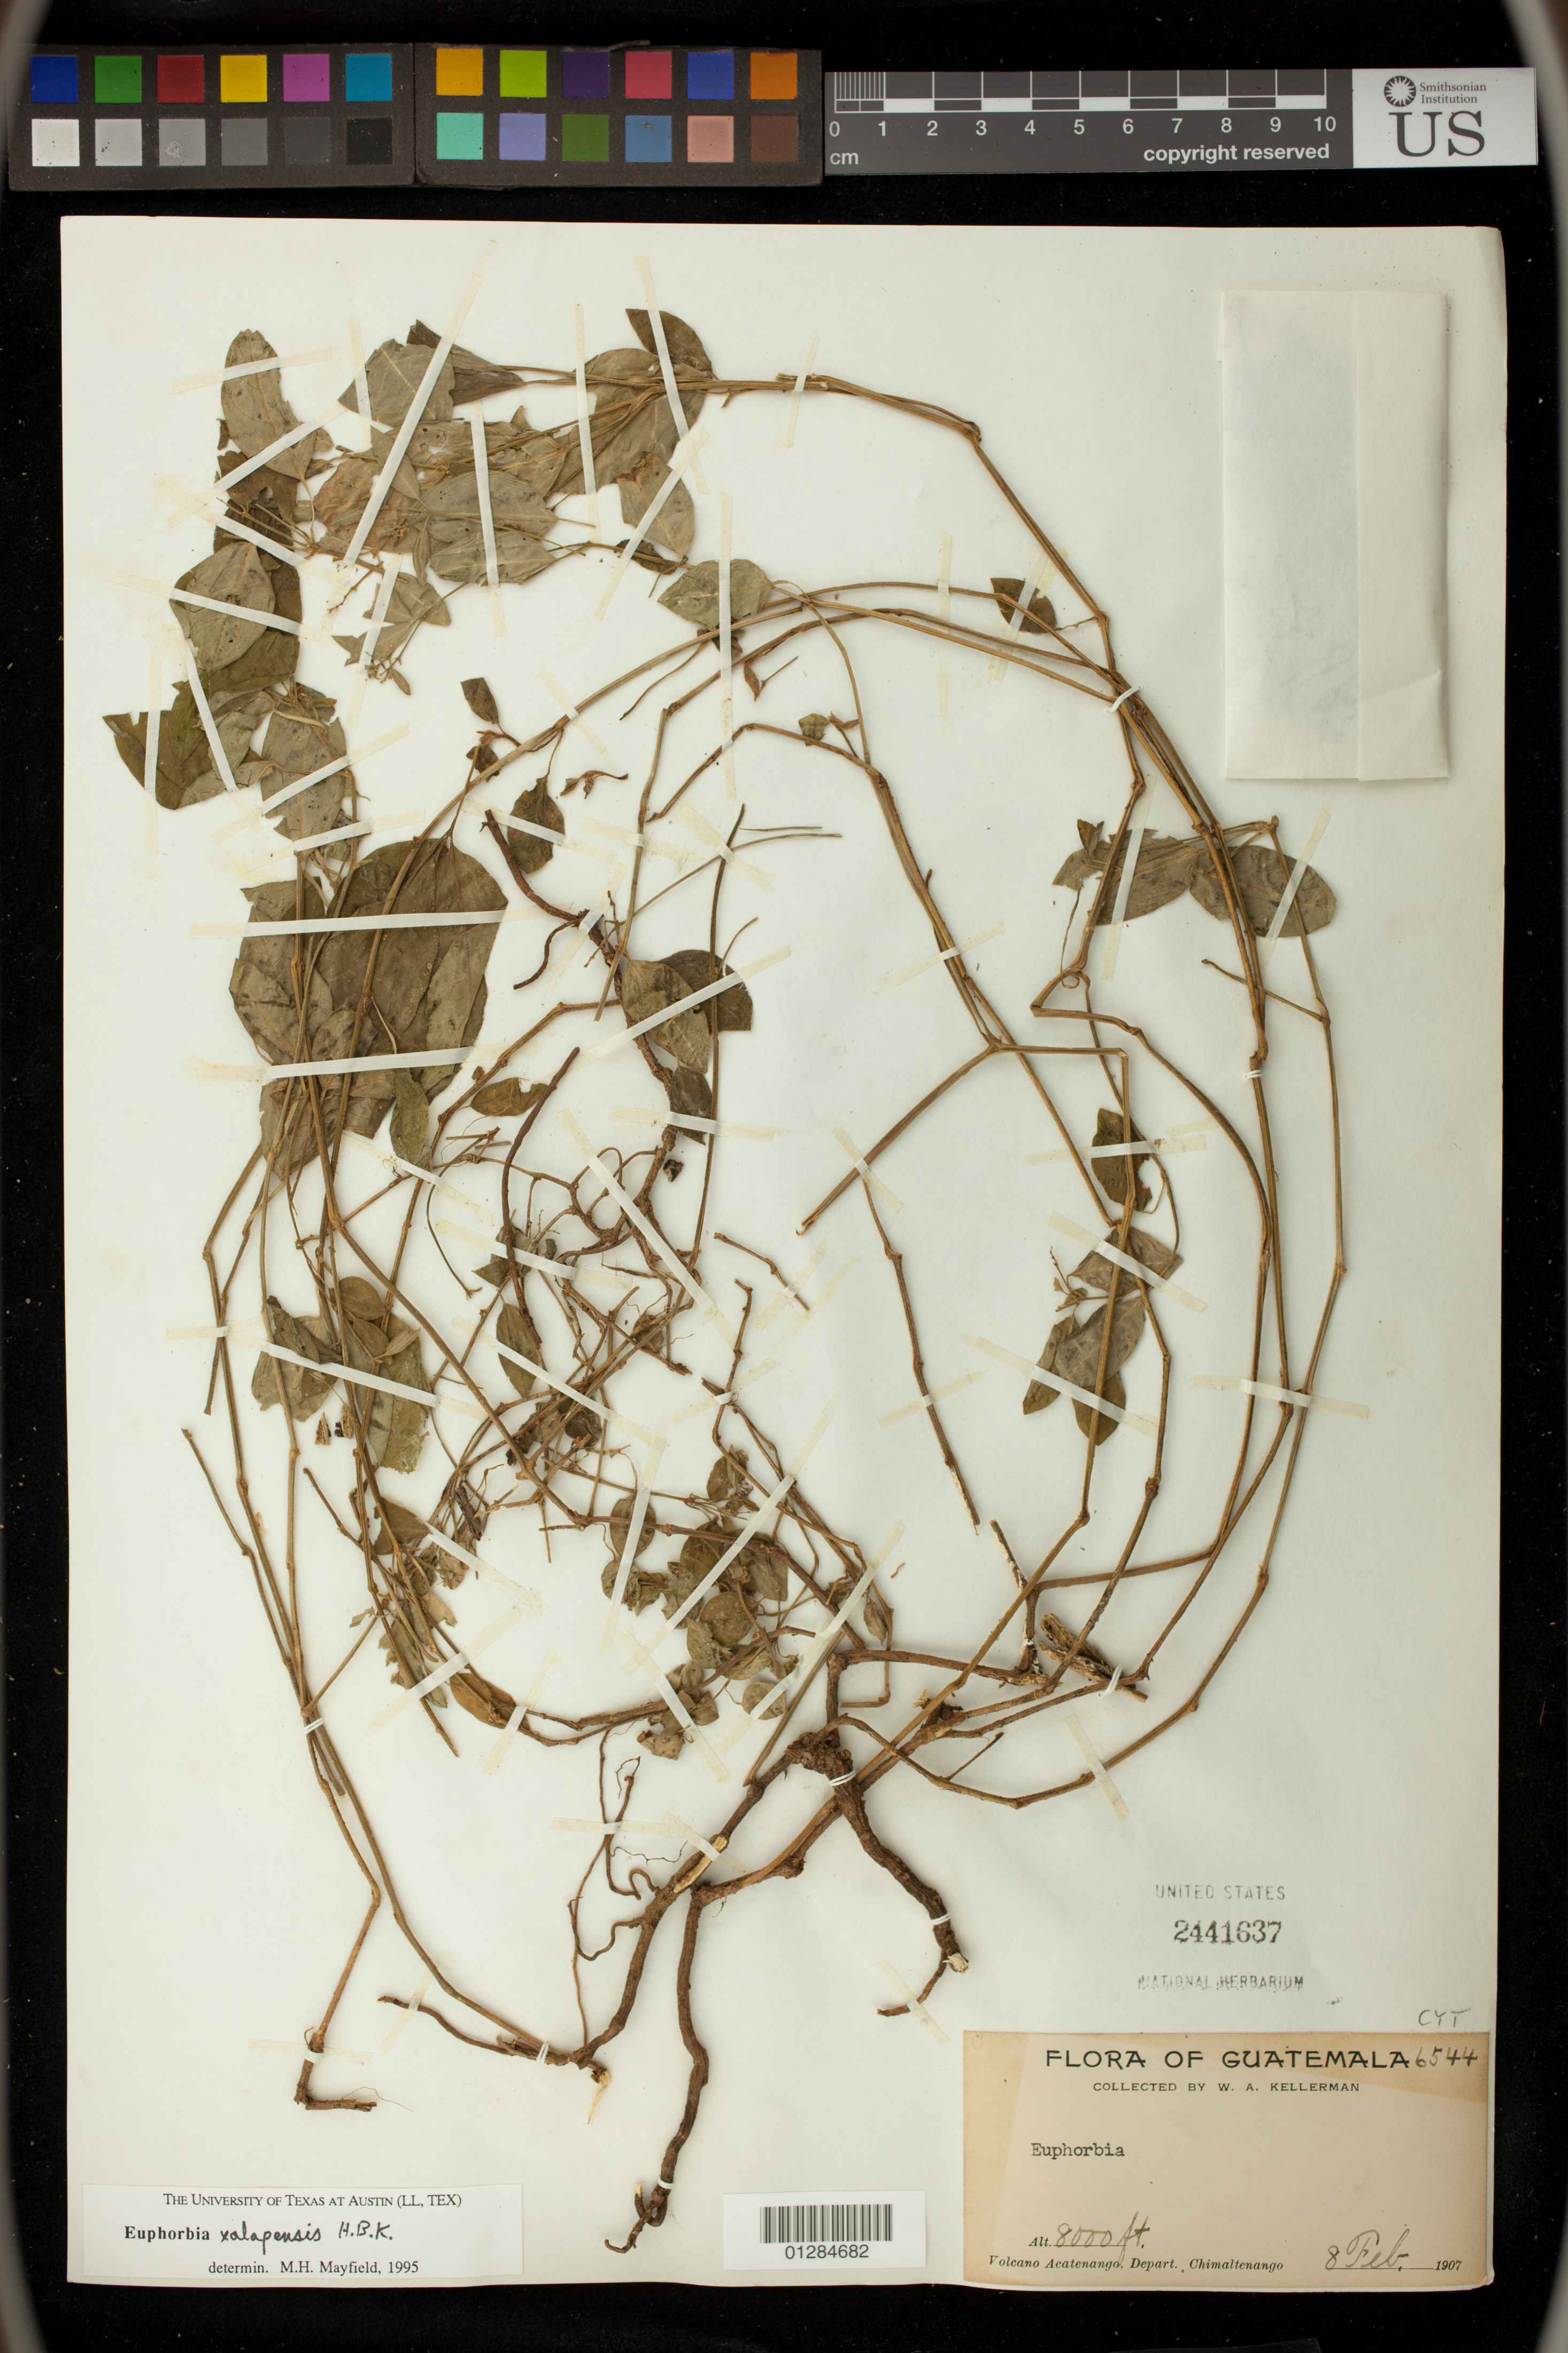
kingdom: Plantae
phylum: Tracheophyta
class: Magnoliopsida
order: Malpighiales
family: Euphorbiaceae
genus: Euphorbia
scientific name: Euphorbia xalapensis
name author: Kunth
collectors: W. A. Kellerman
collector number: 6544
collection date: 1907-02-08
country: Guatemala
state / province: Chimaltenango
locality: Volcano Acatenango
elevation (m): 2438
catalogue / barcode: US 2441637